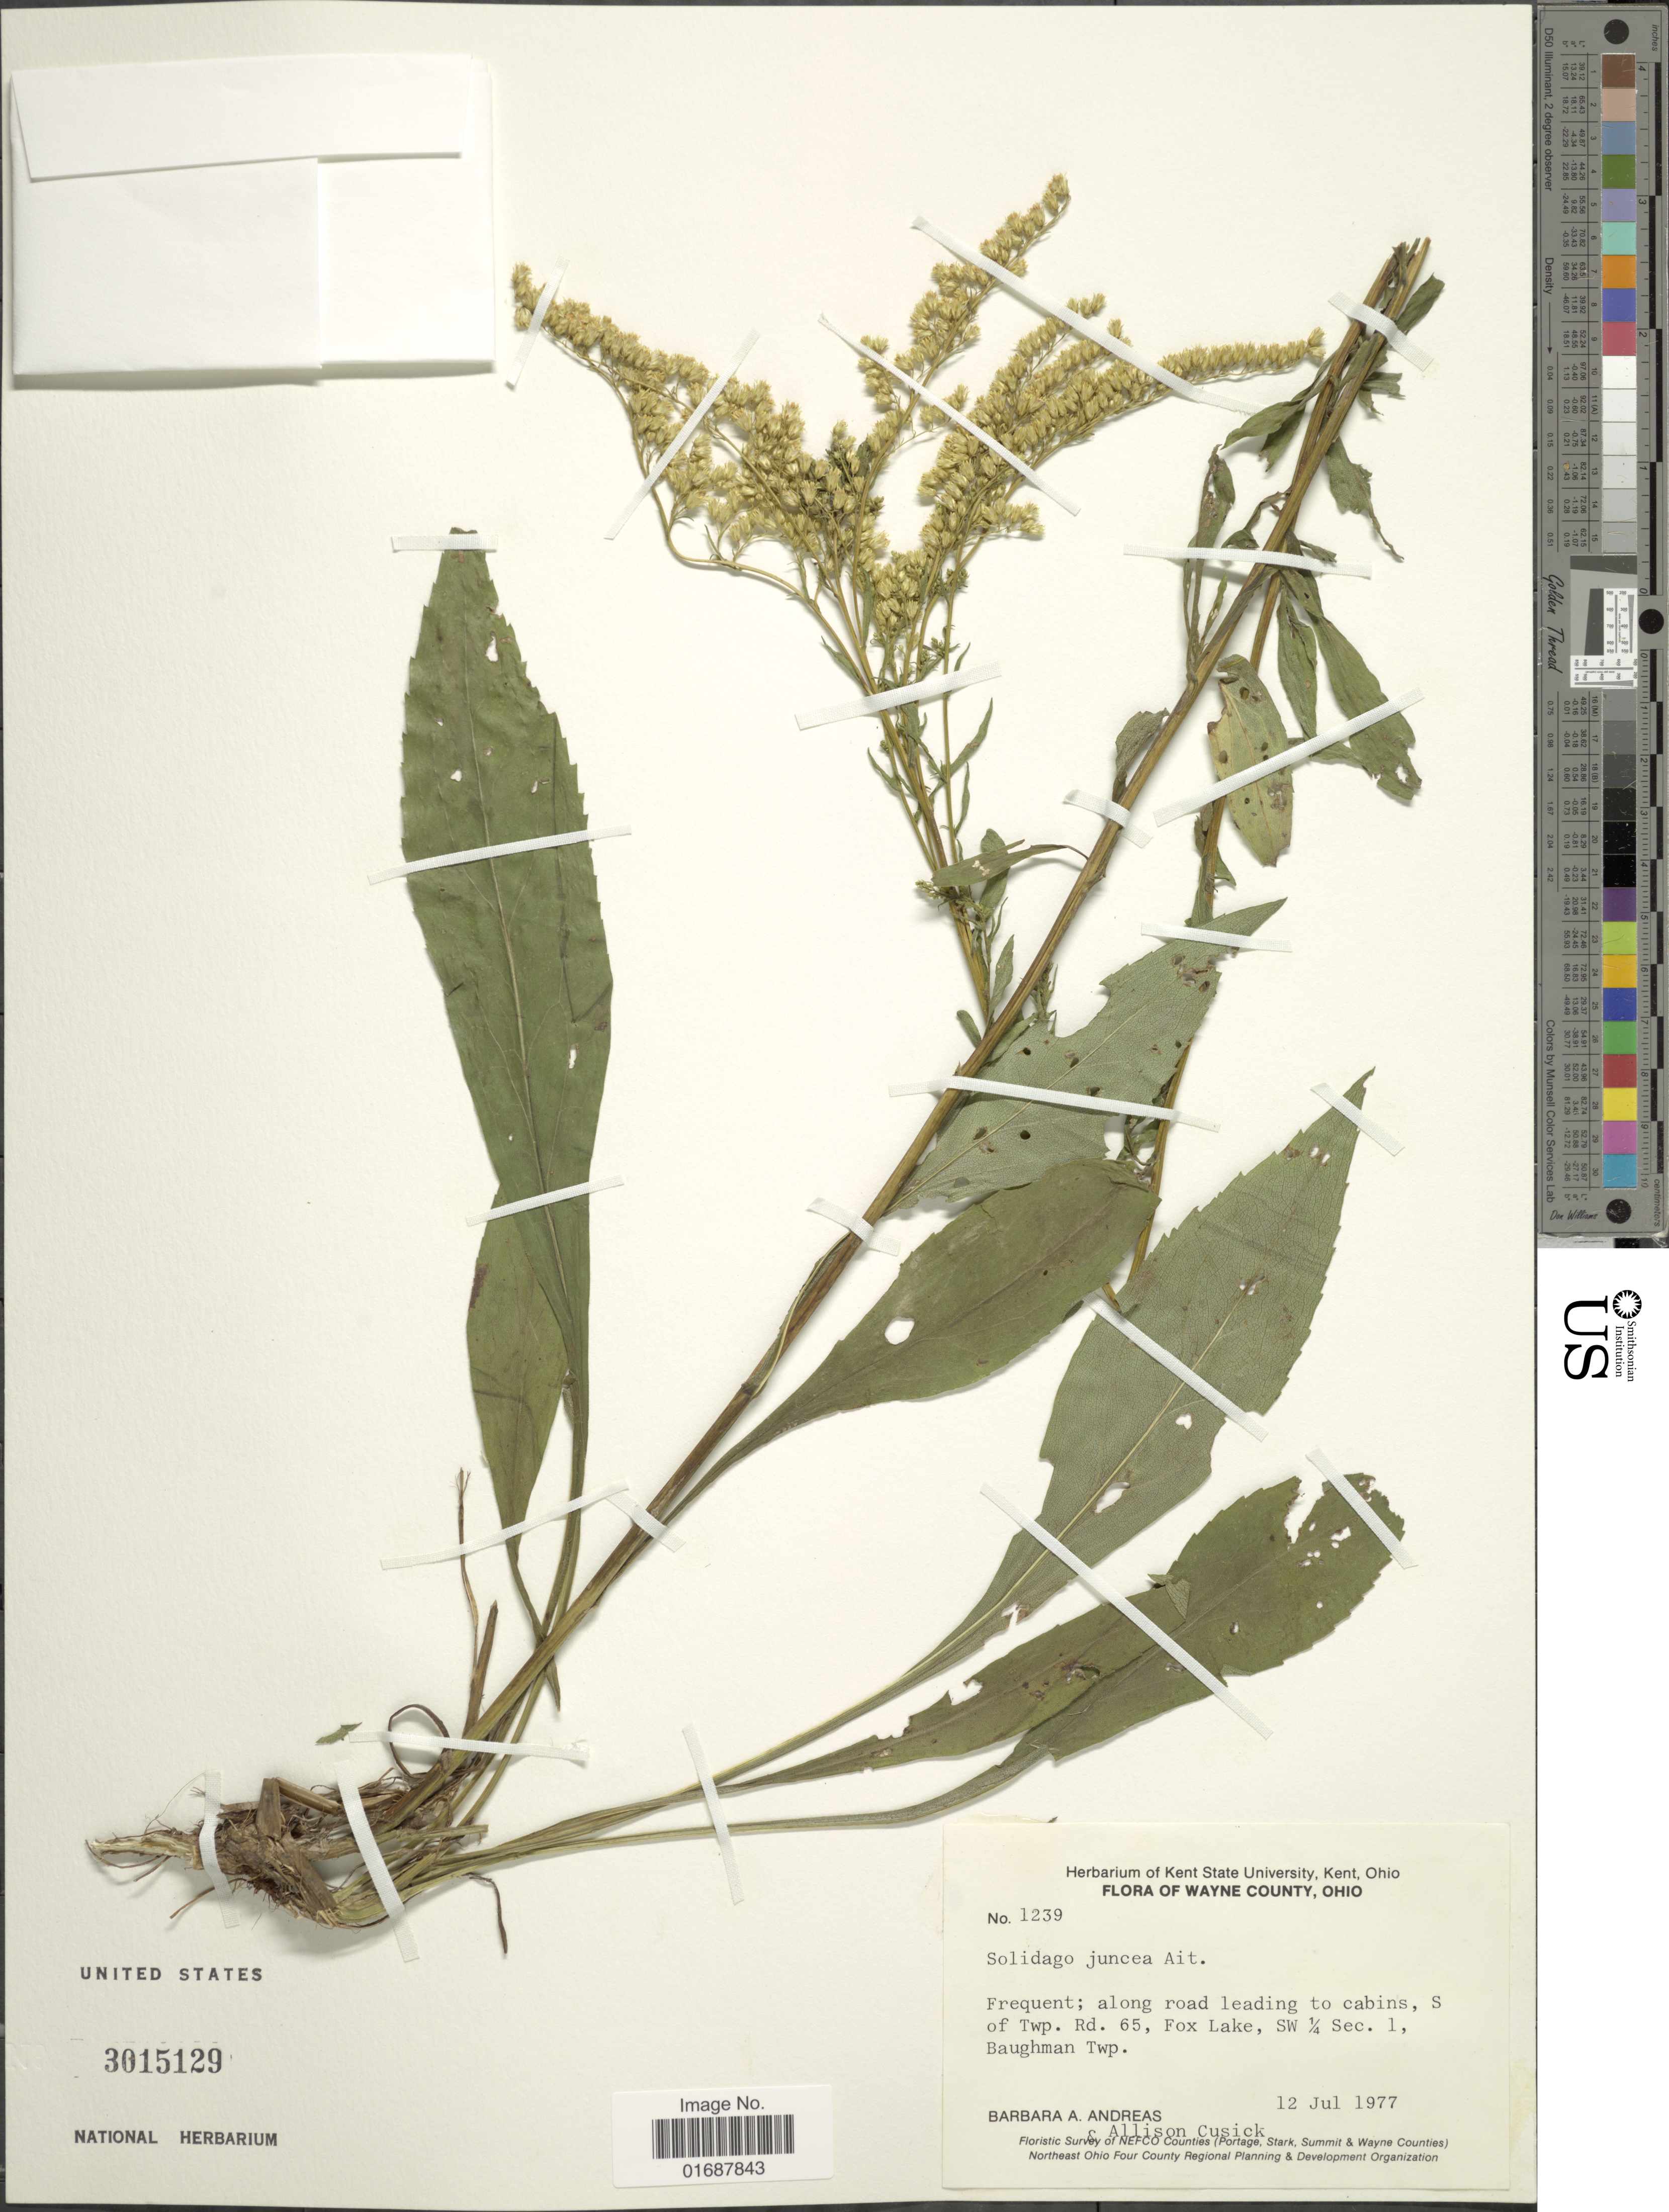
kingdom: Plantae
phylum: Tracheophyta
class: Magnoliopsida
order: Asterales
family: Asteraceae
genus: Solidago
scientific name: Solidago juncea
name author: Aiton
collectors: B. A. Andreas & A. Cusick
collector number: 1239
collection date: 1977-07-12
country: United States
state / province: Ohio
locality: Wayne County. along road leading to cabins, S of Twp. Rd. 65, Fox Lake, SW ¼ Sec. 1, Baughman Twp.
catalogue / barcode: US 3015129